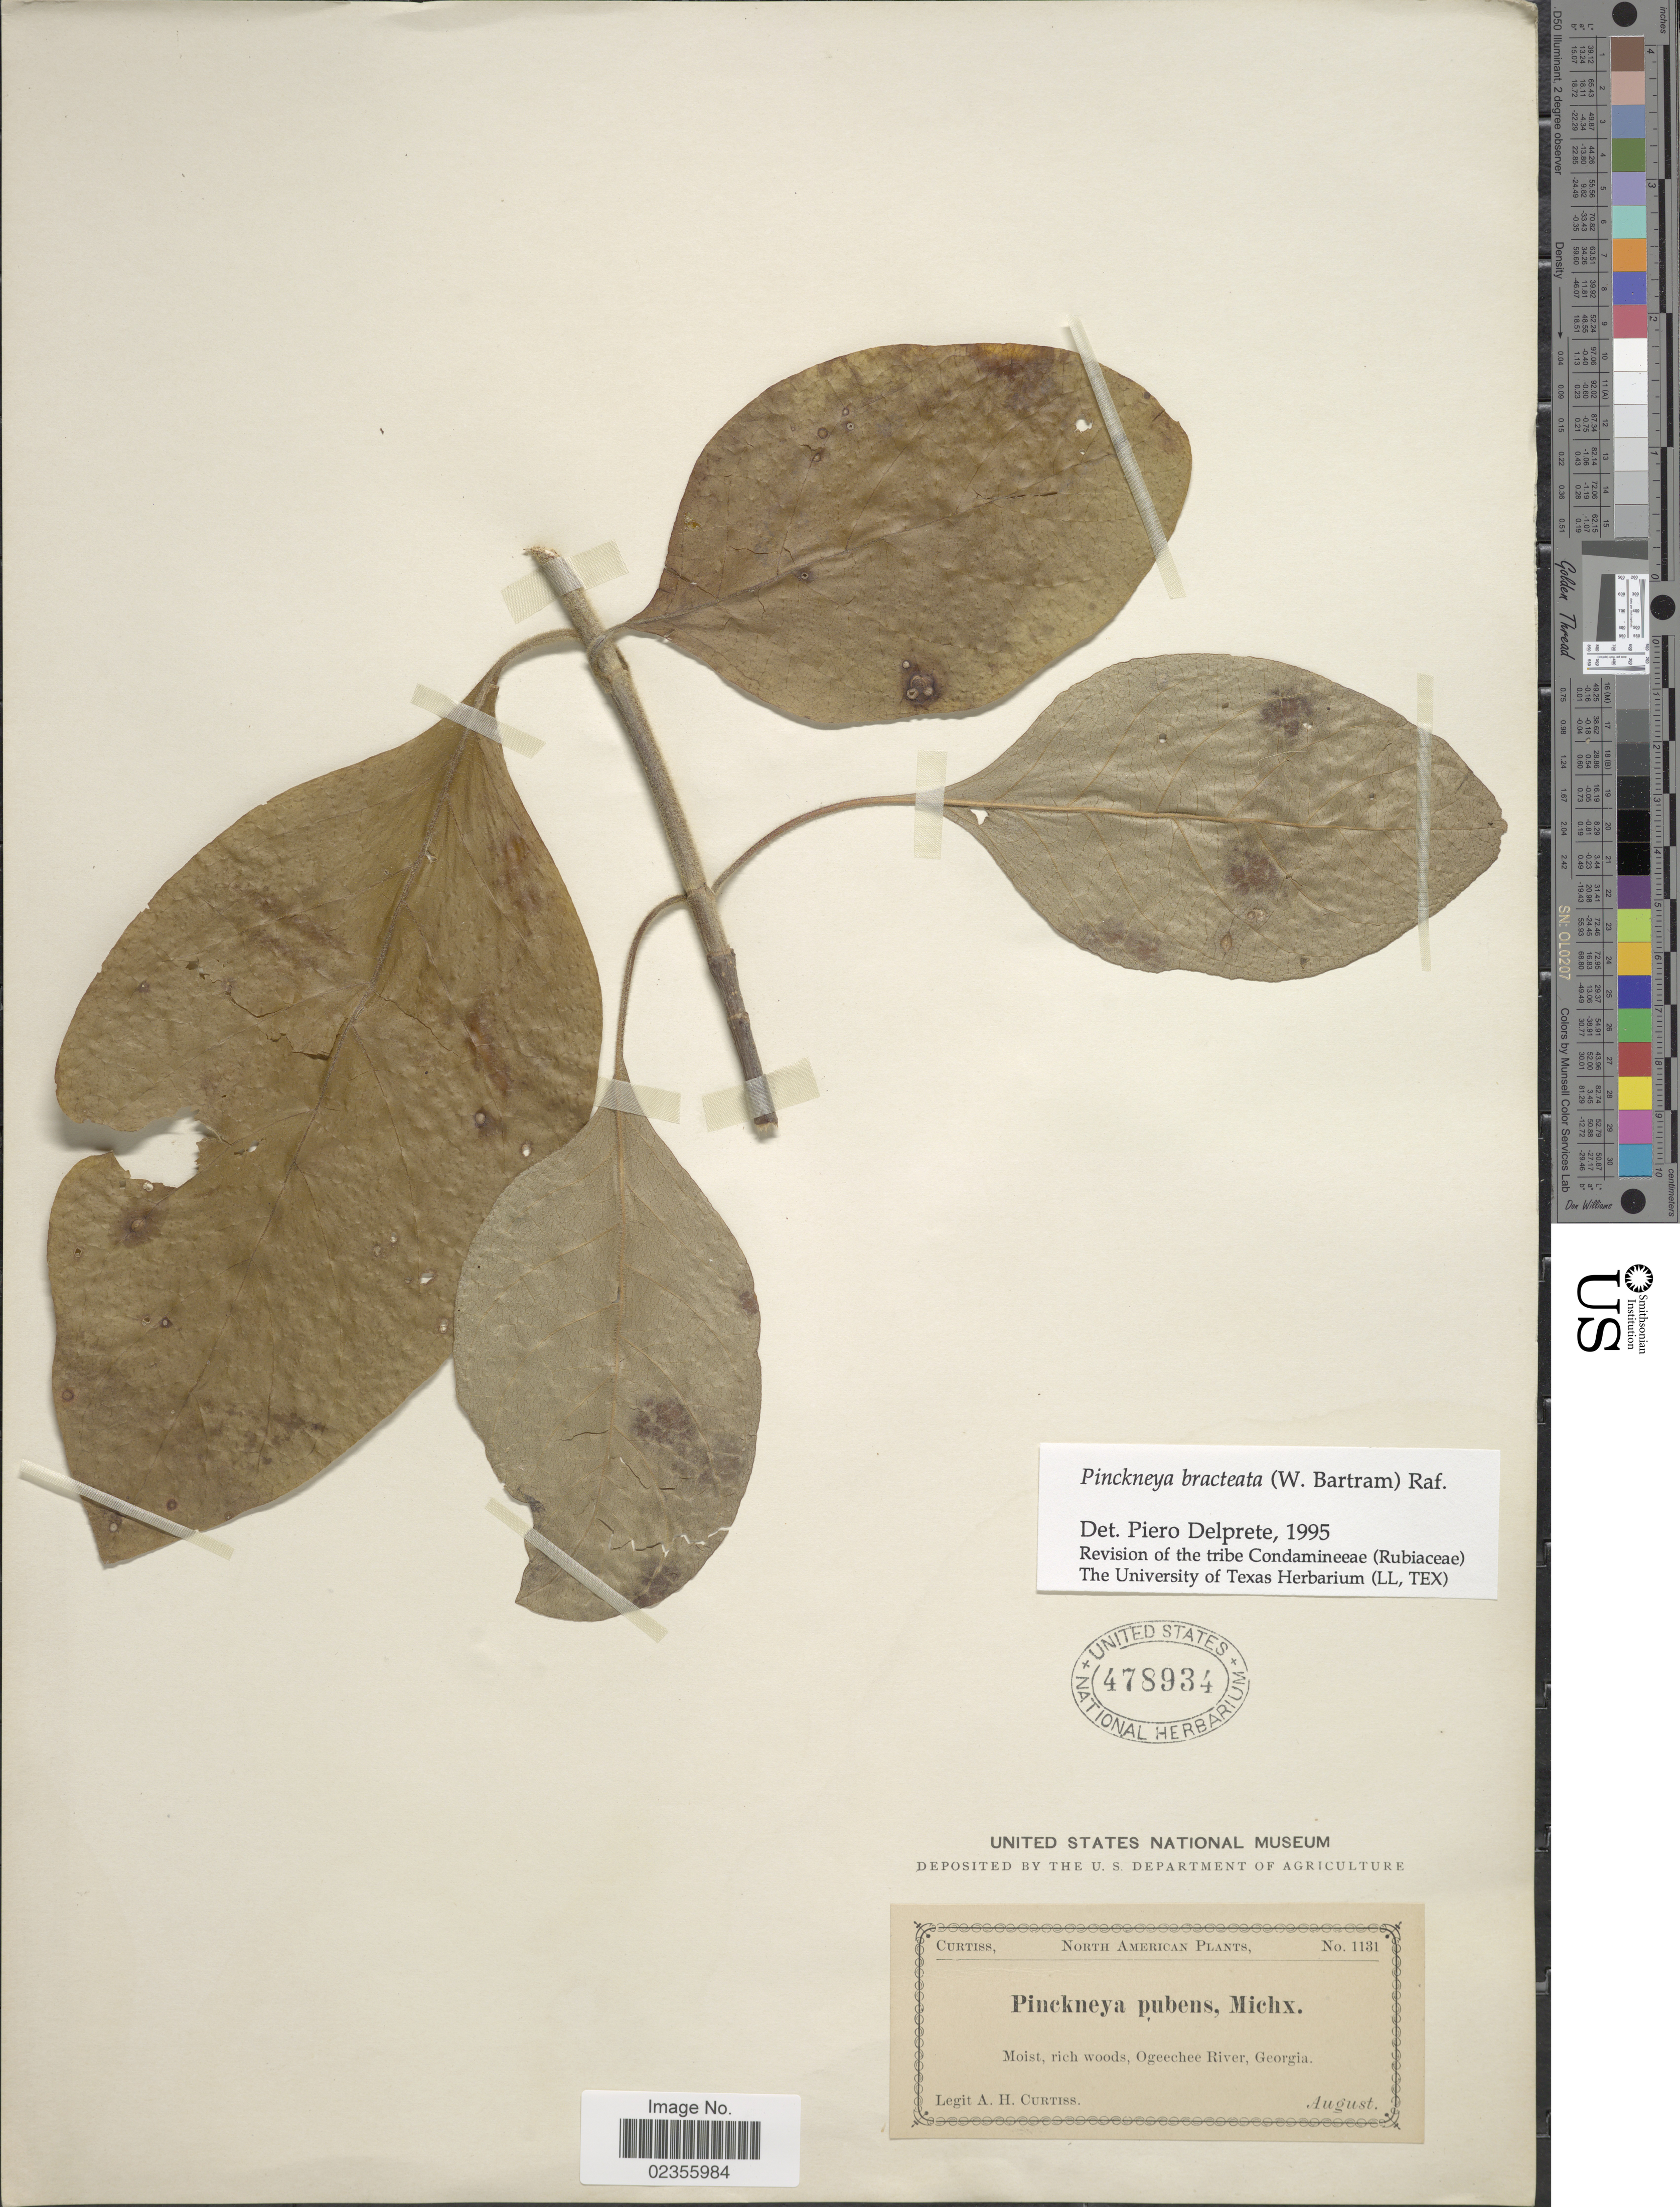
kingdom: Plantae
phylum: Tracheophyta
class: Magnoliopsida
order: Gentianales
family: Rubiaceae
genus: Pinckneya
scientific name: Pinckneya pubens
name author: Michx.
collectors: A. H. Curtiss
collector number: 1131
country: United States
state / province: Georgia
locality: Moist, rich woods, Ogeechee River, Georgia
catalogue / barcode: US 478934